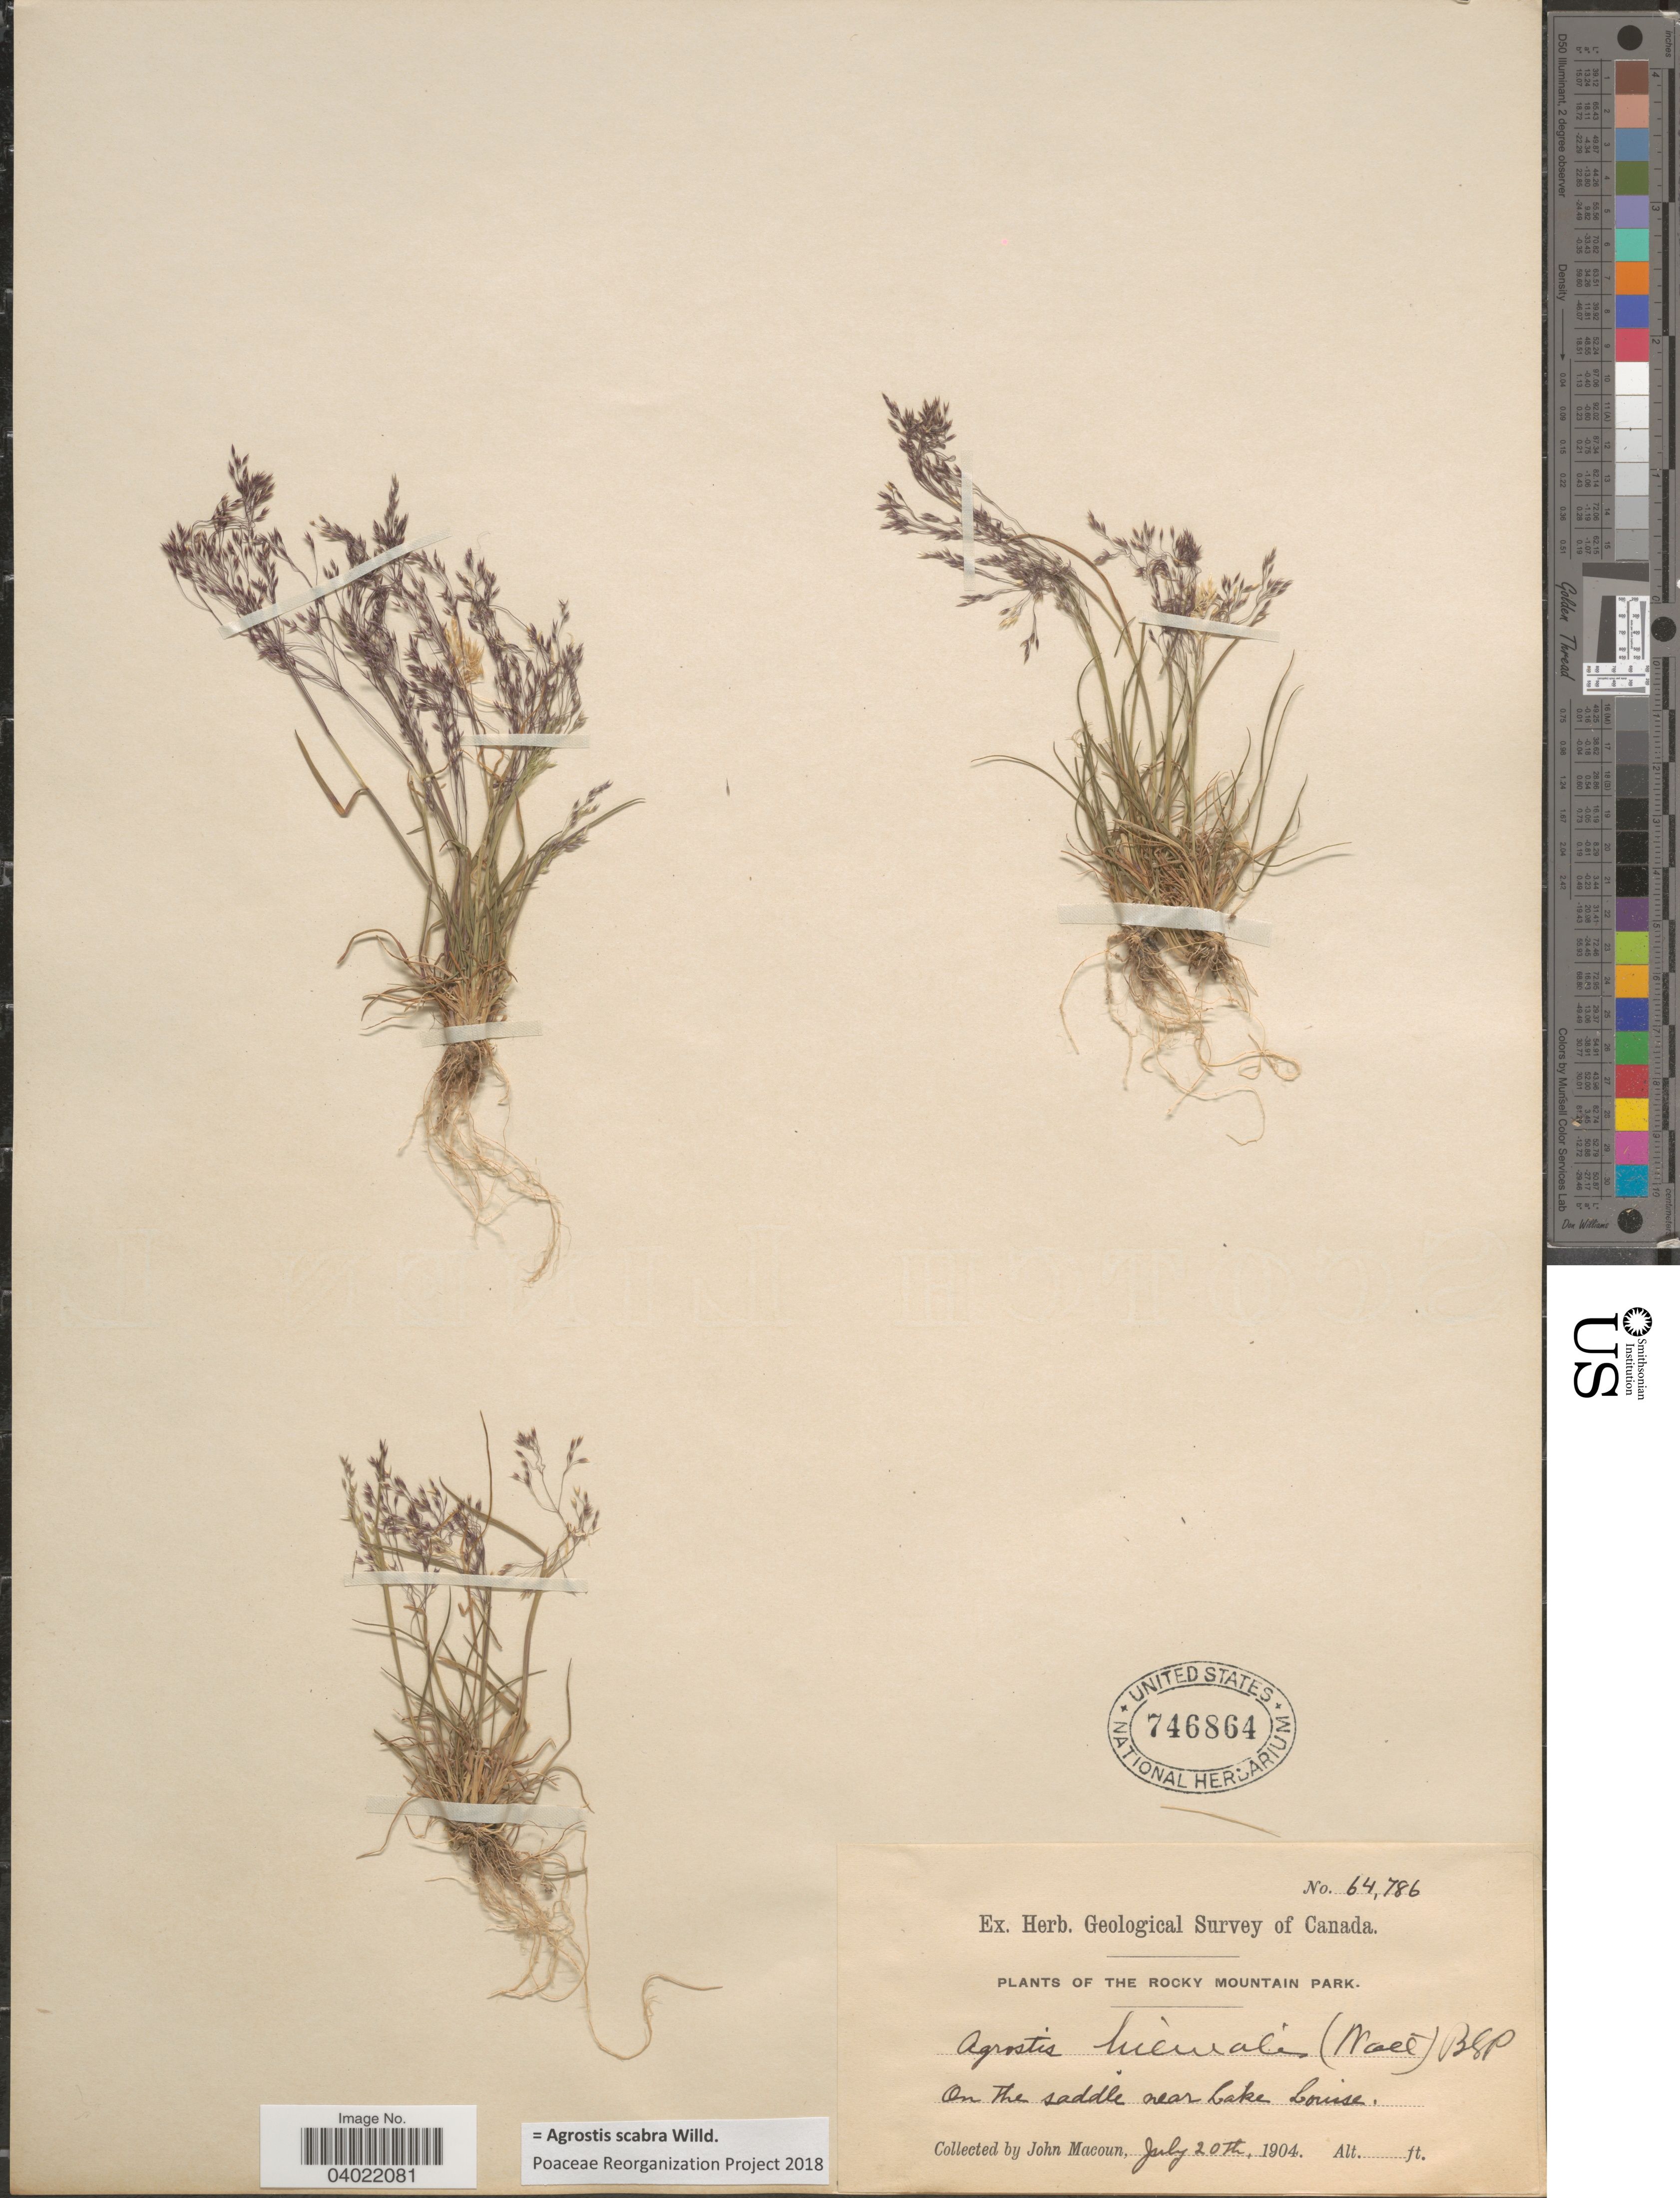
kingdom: Plantae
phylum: Tracheophyta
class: Liliopsida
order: Poales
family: Poaceae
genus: Agrostis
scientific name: Agrostis scabra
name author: Willd.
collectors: J. Macoun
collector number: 64786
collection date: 1904-07-20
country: Canada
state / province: Alberta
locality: Rocky Mountain Park. On the saddle near Lake Louise.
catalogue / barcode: US 746864